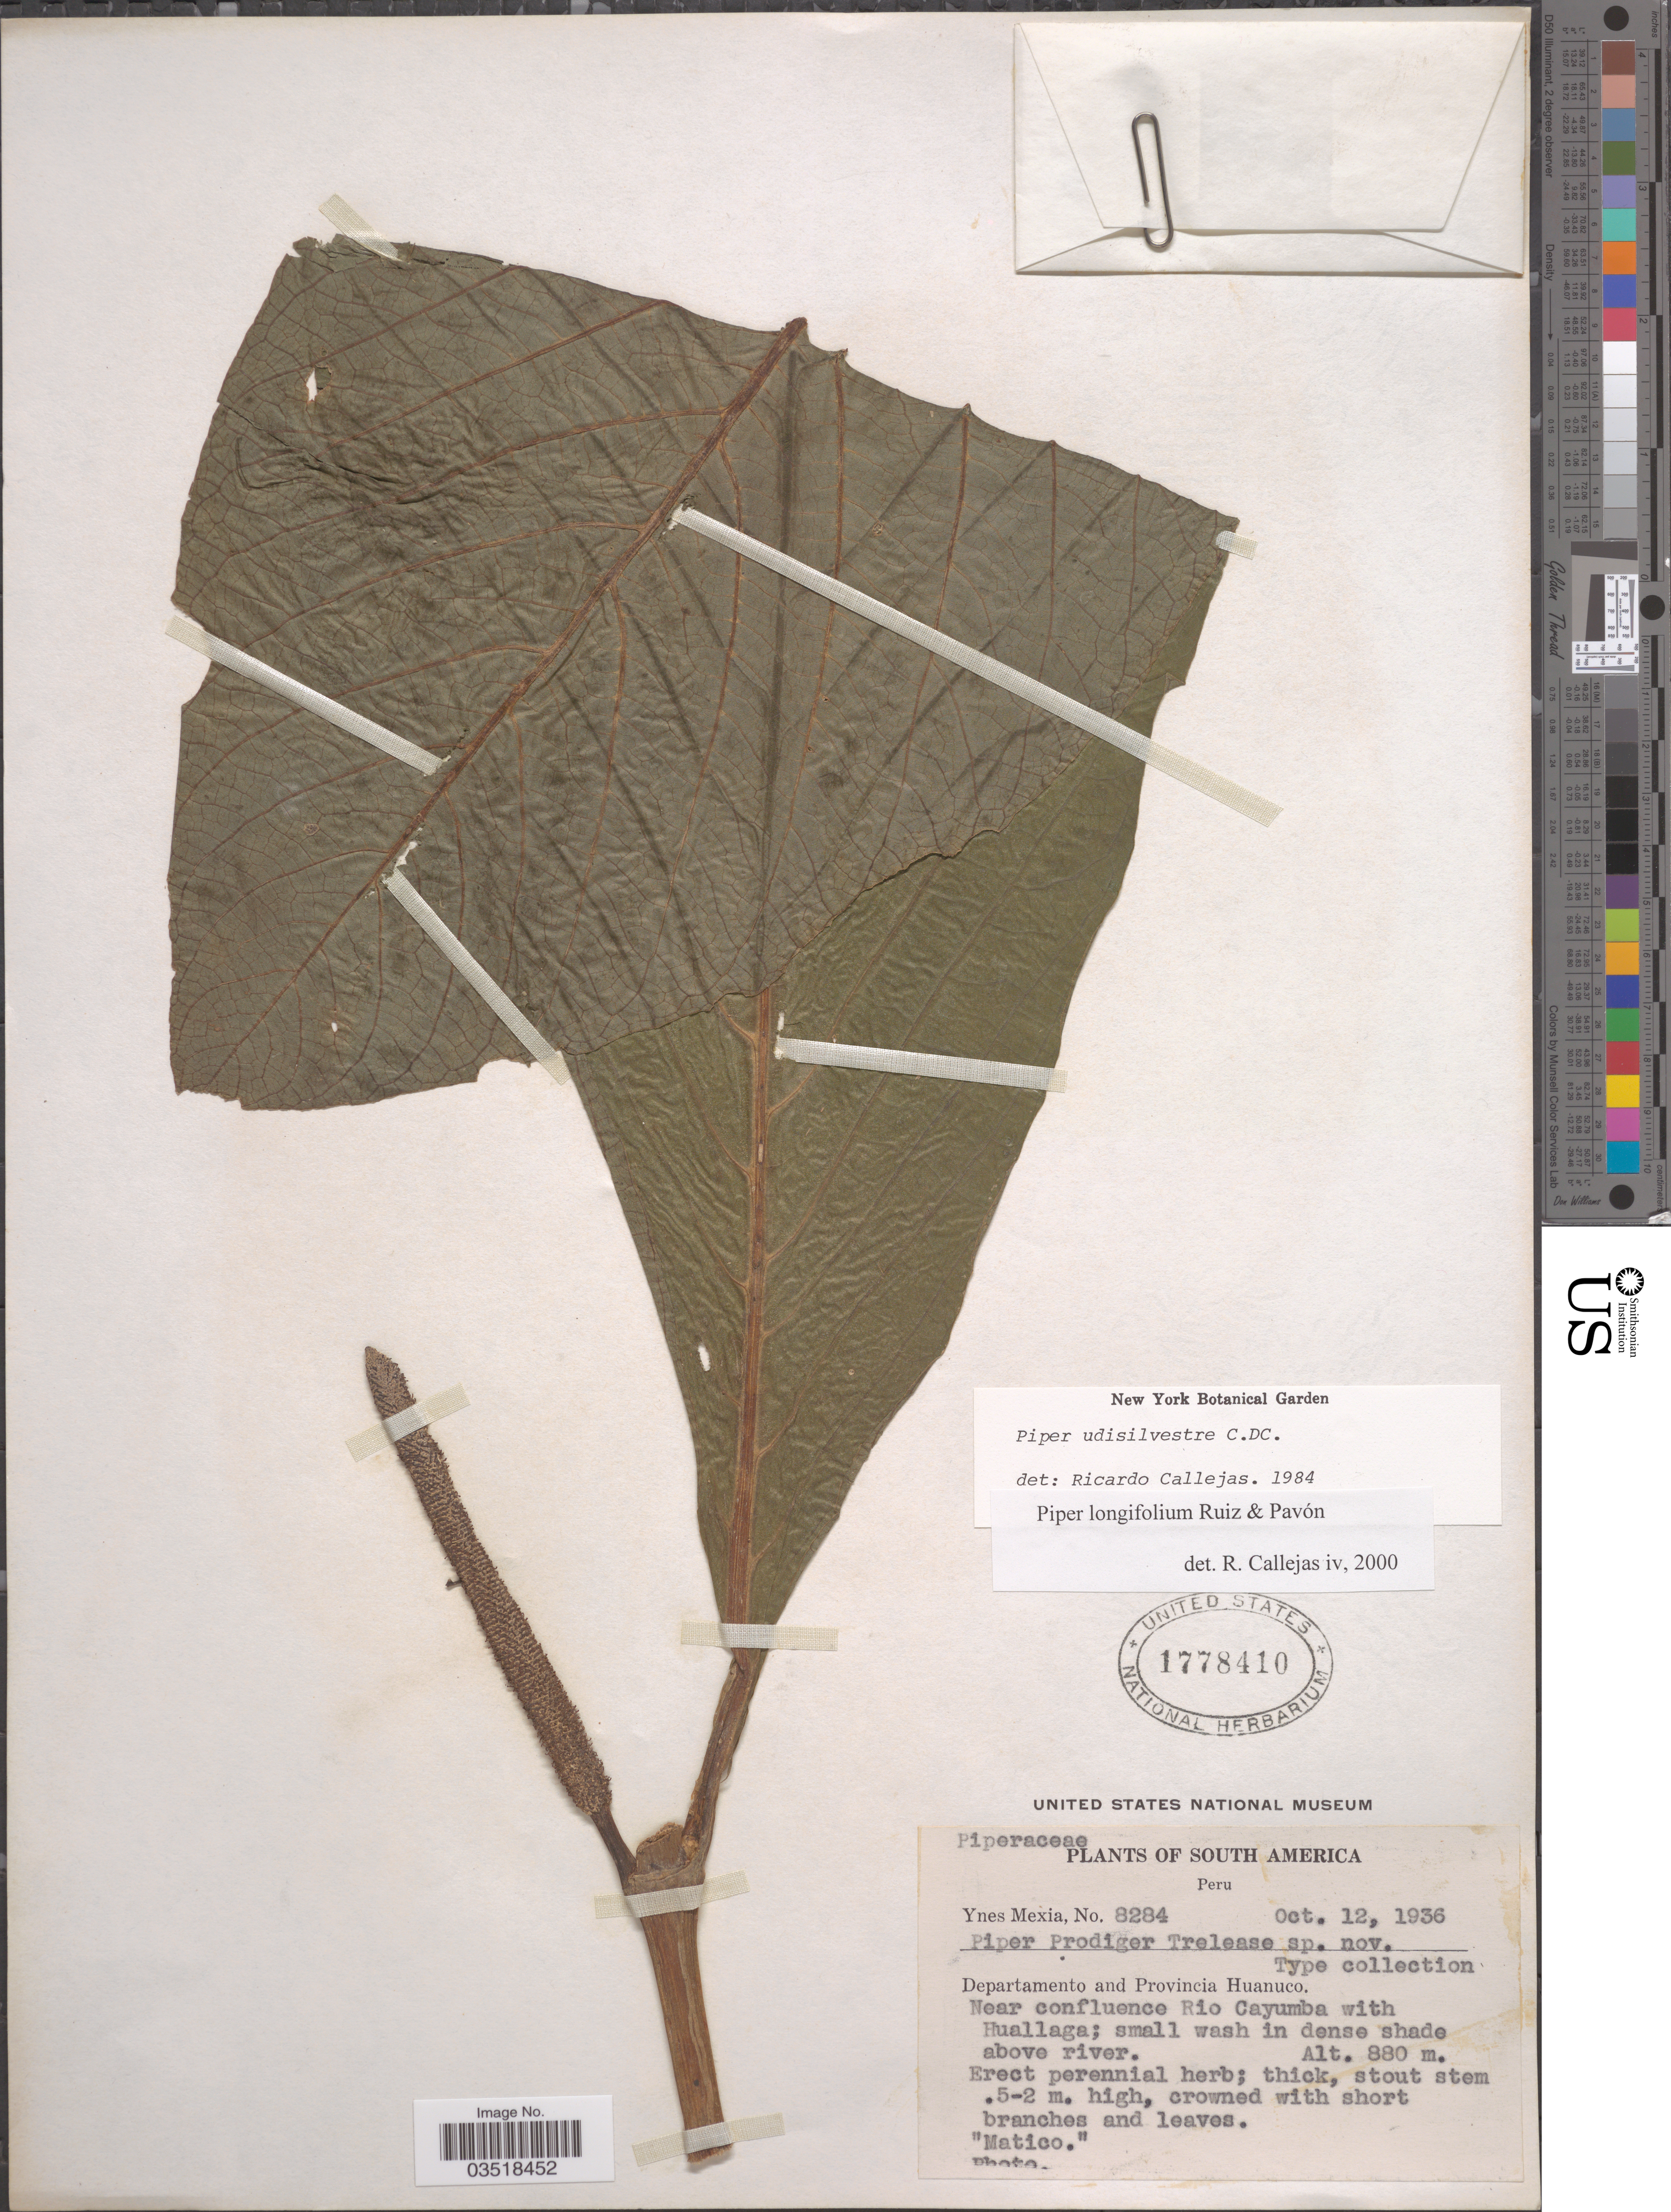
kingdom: Plantae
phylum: Tracheophyta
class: Magnoliopsida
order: Piperales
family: Piperaceae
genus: Piper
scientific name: Piper longifolium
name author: Ruiz & Pav.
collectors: Y. Mexia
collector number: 8284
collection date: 1936-10-12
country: Peru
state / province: Huánuco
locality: Departamento and Provincia Huanuco. Near confluence Rio Cayumba with Huallaga.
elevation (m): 880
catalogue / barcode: US 1778410